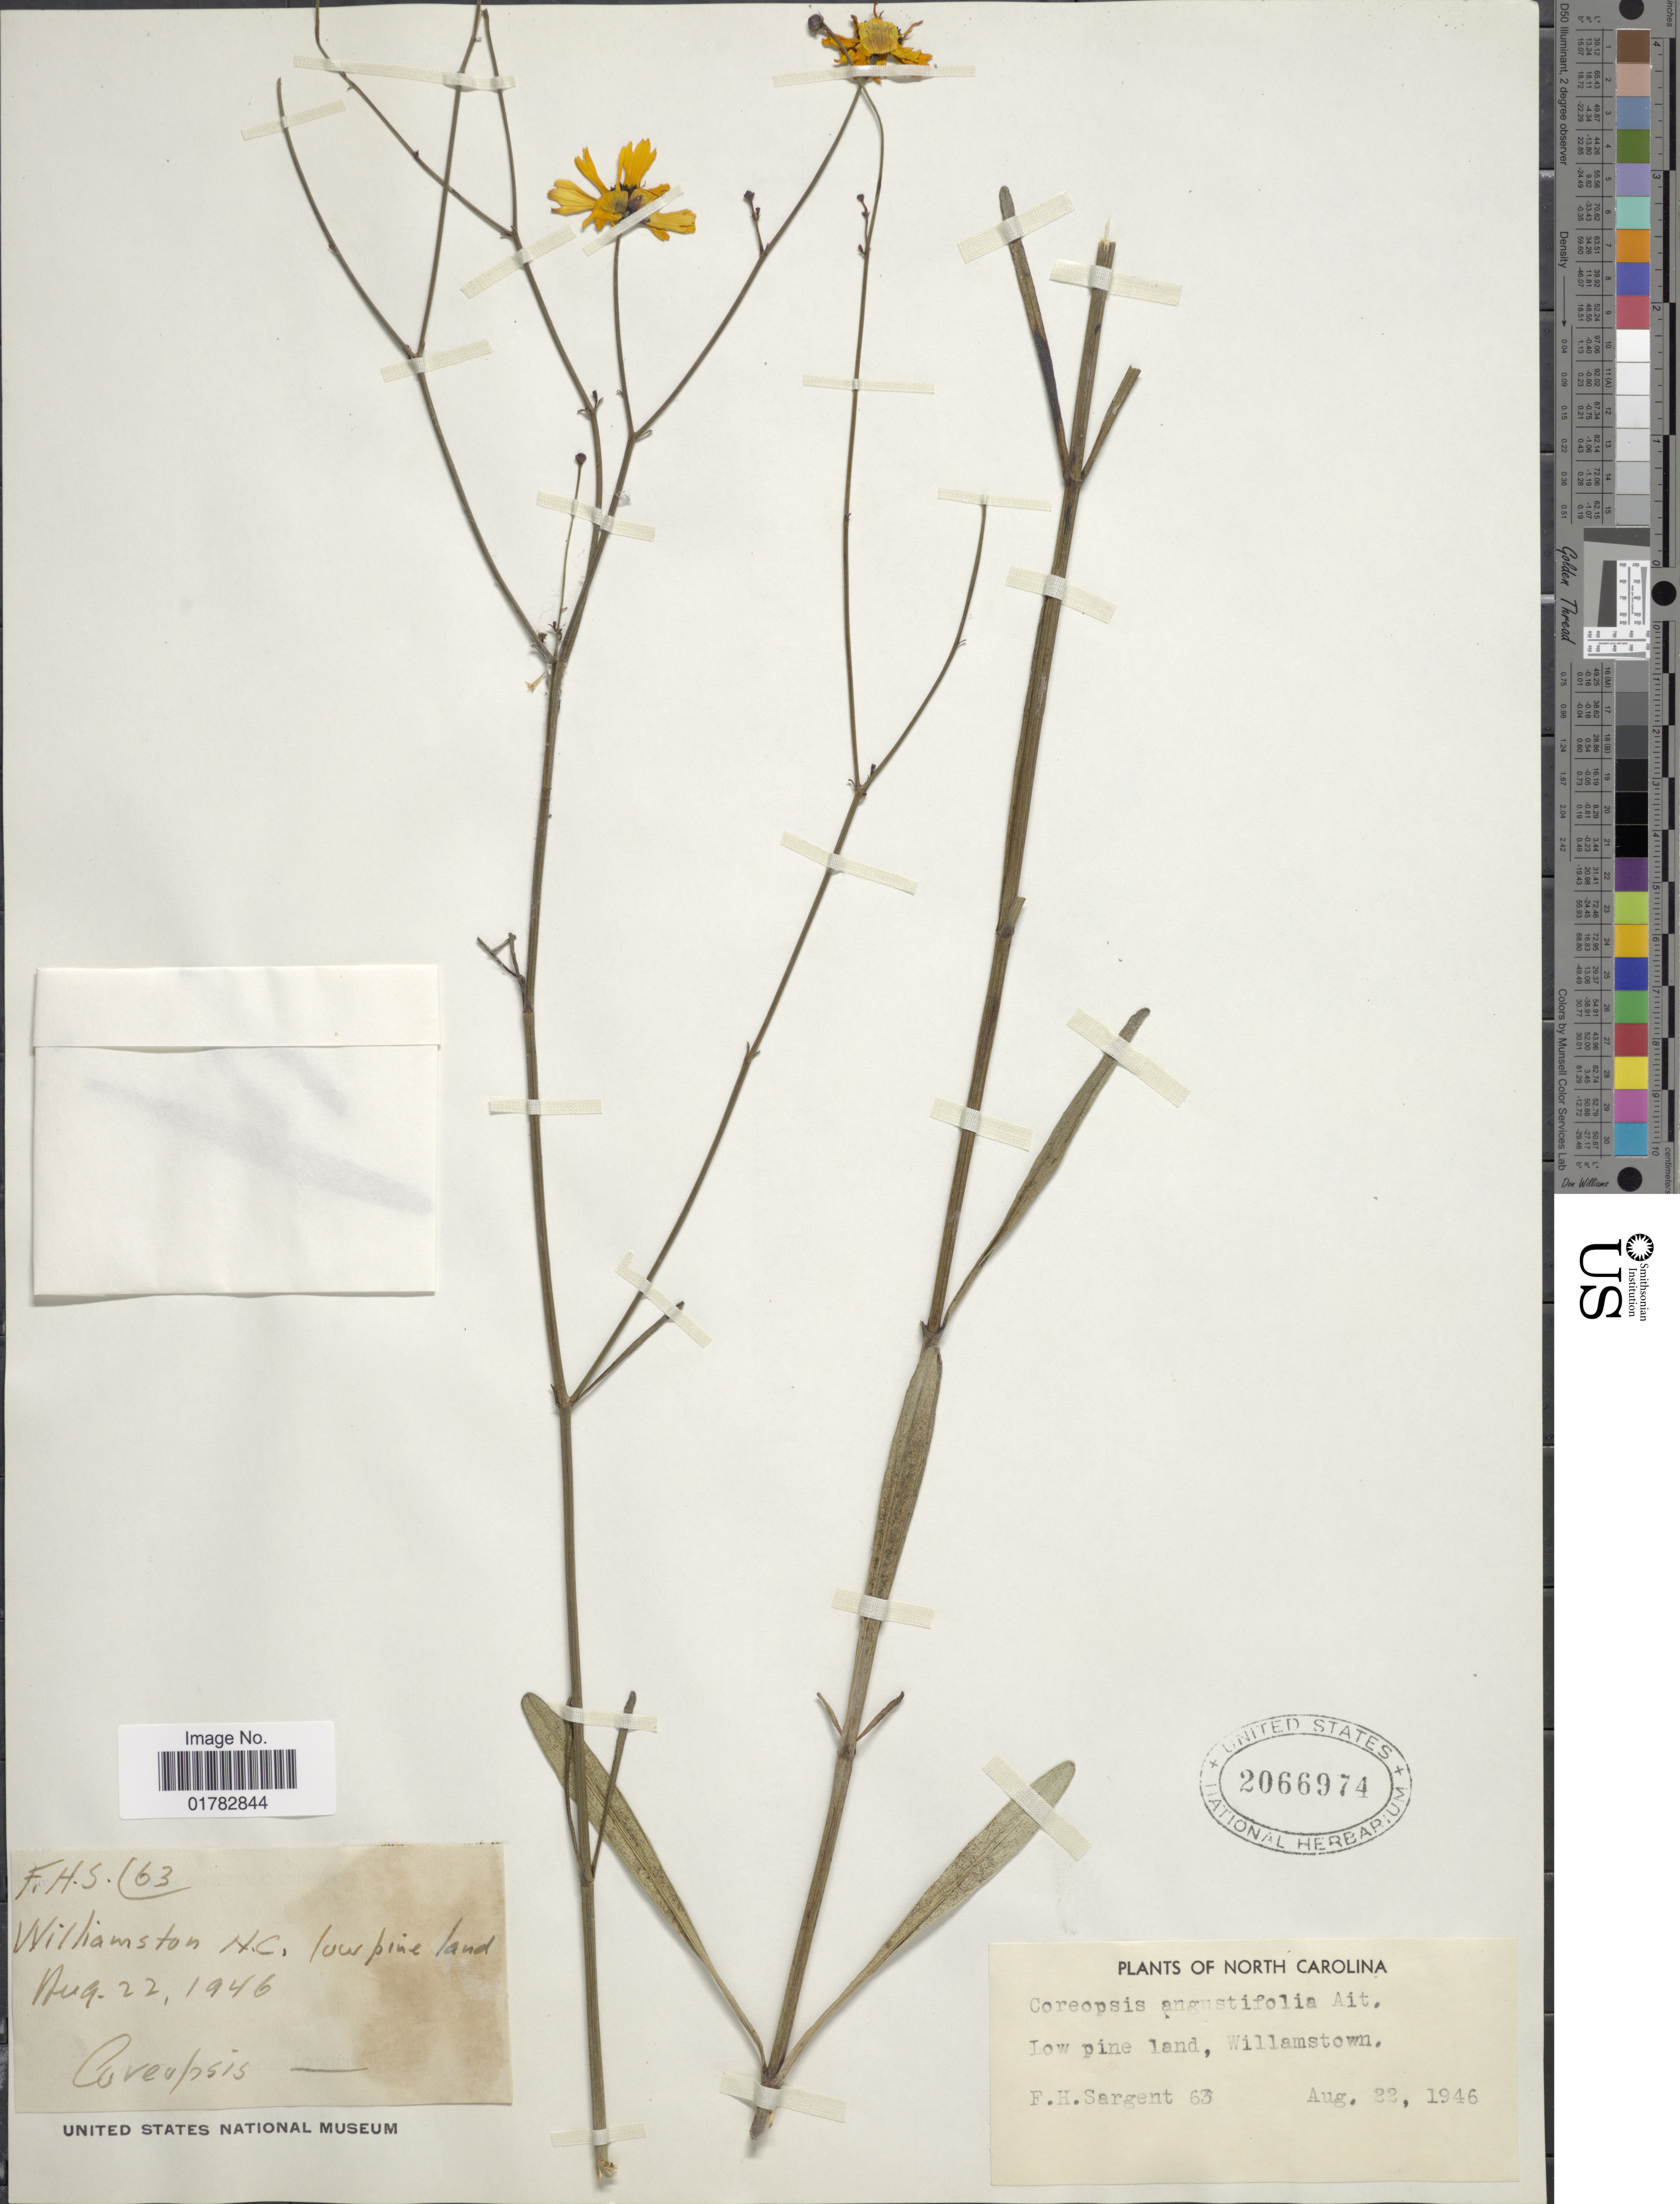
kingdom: Plantae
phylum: Tracheophyta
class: Magnoliopsida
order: Asterales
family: Asteraceae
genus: Coreopsis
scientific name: Coreopsis longifolia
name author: Small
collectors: F. H. Sargent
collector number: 63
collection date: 1946-08-22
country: United States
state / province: North Carolina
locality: Low pineland, Willamstown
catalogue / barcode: US 2066974